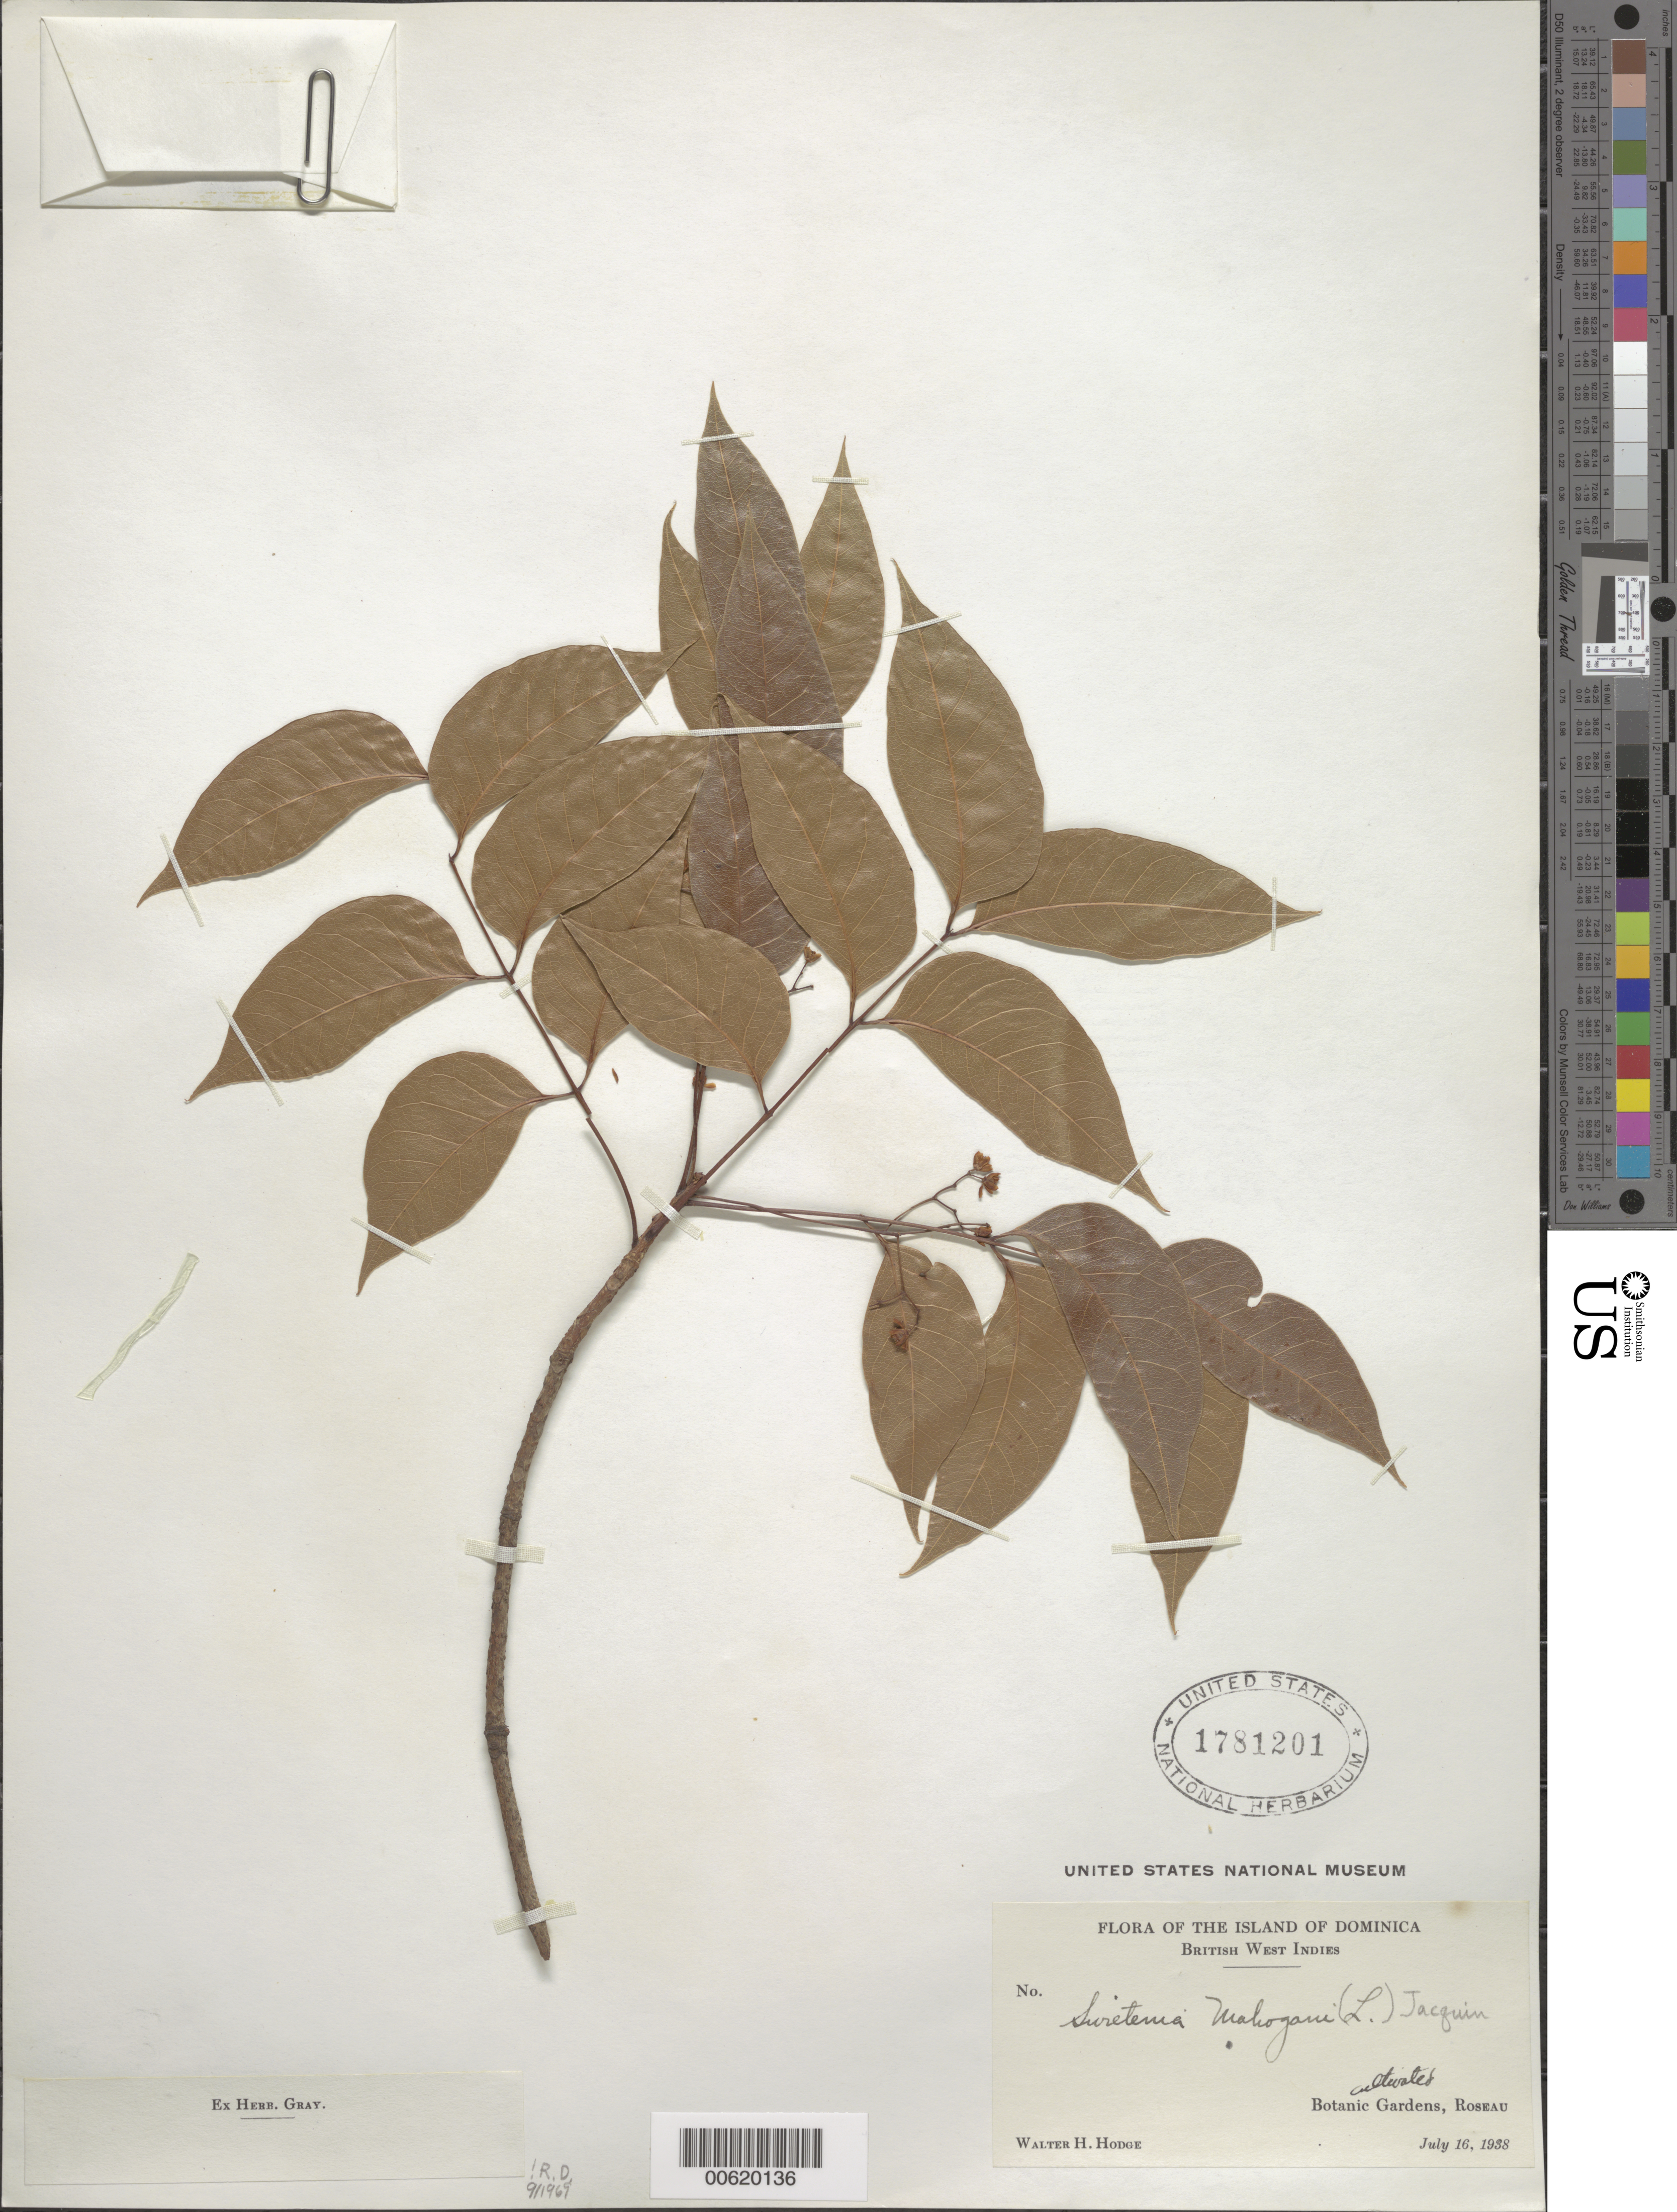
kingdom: Plantae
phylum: Tracheophyta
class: Magnoliopsida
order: Sapindales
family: Meliaceae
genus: Swietenia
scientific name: Swietenia mahagoni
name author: (L.) Jacq.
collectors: W. Hodge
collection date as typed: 16 Jul 1938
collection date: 1938-07-16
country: Dominica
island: Dominica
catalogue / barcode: US 1781201